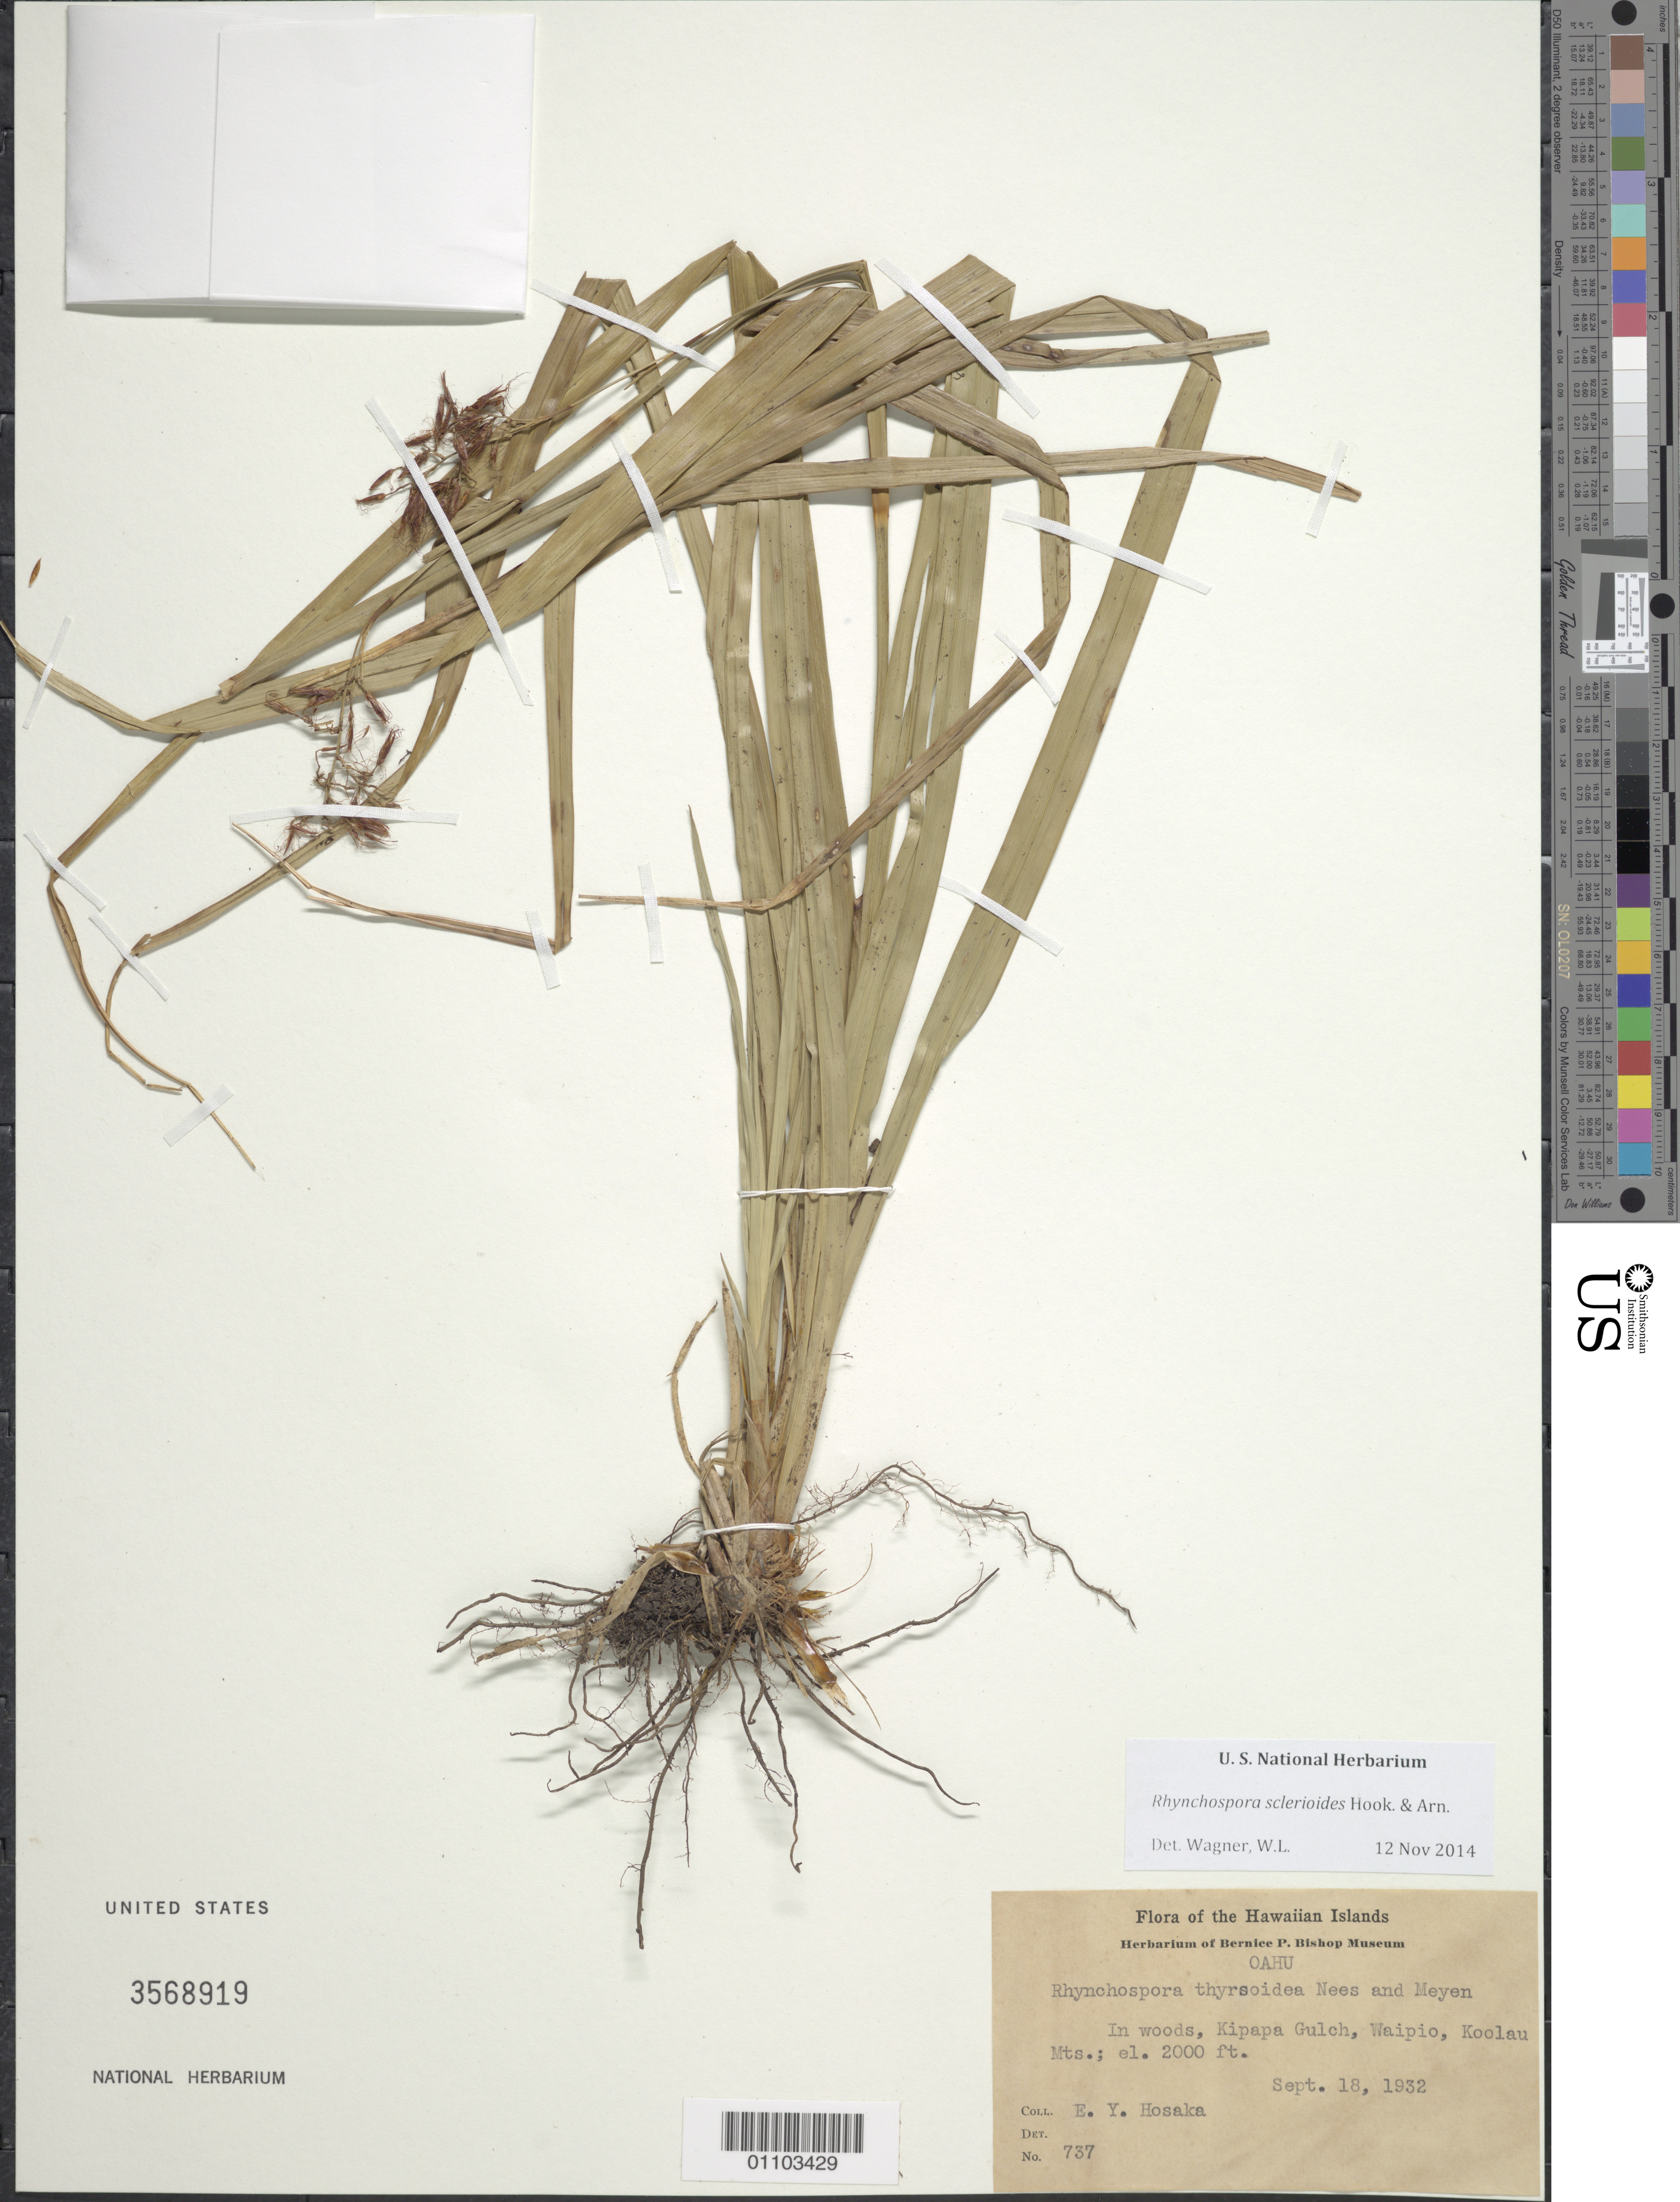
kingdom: Plantae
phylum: Tracheophyta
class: Liliopsida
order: Poales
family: Cyperaceae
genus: Rhynchospora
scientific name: Rhynchospora sclerioides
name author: Hook. & Arn.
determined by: Wagner, W. L., (BOT), Smithsonian Institution - National Museum of Natural History (UNITED STATES)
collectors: E. Hosaka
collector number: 737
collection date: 1932-09-18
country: United States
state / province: Hawaii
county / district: Honolulu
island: Oahu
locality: In woods, Kipapa Gulch, Waipio, Koolau Mts.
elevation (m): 366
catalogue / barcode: US 3568919